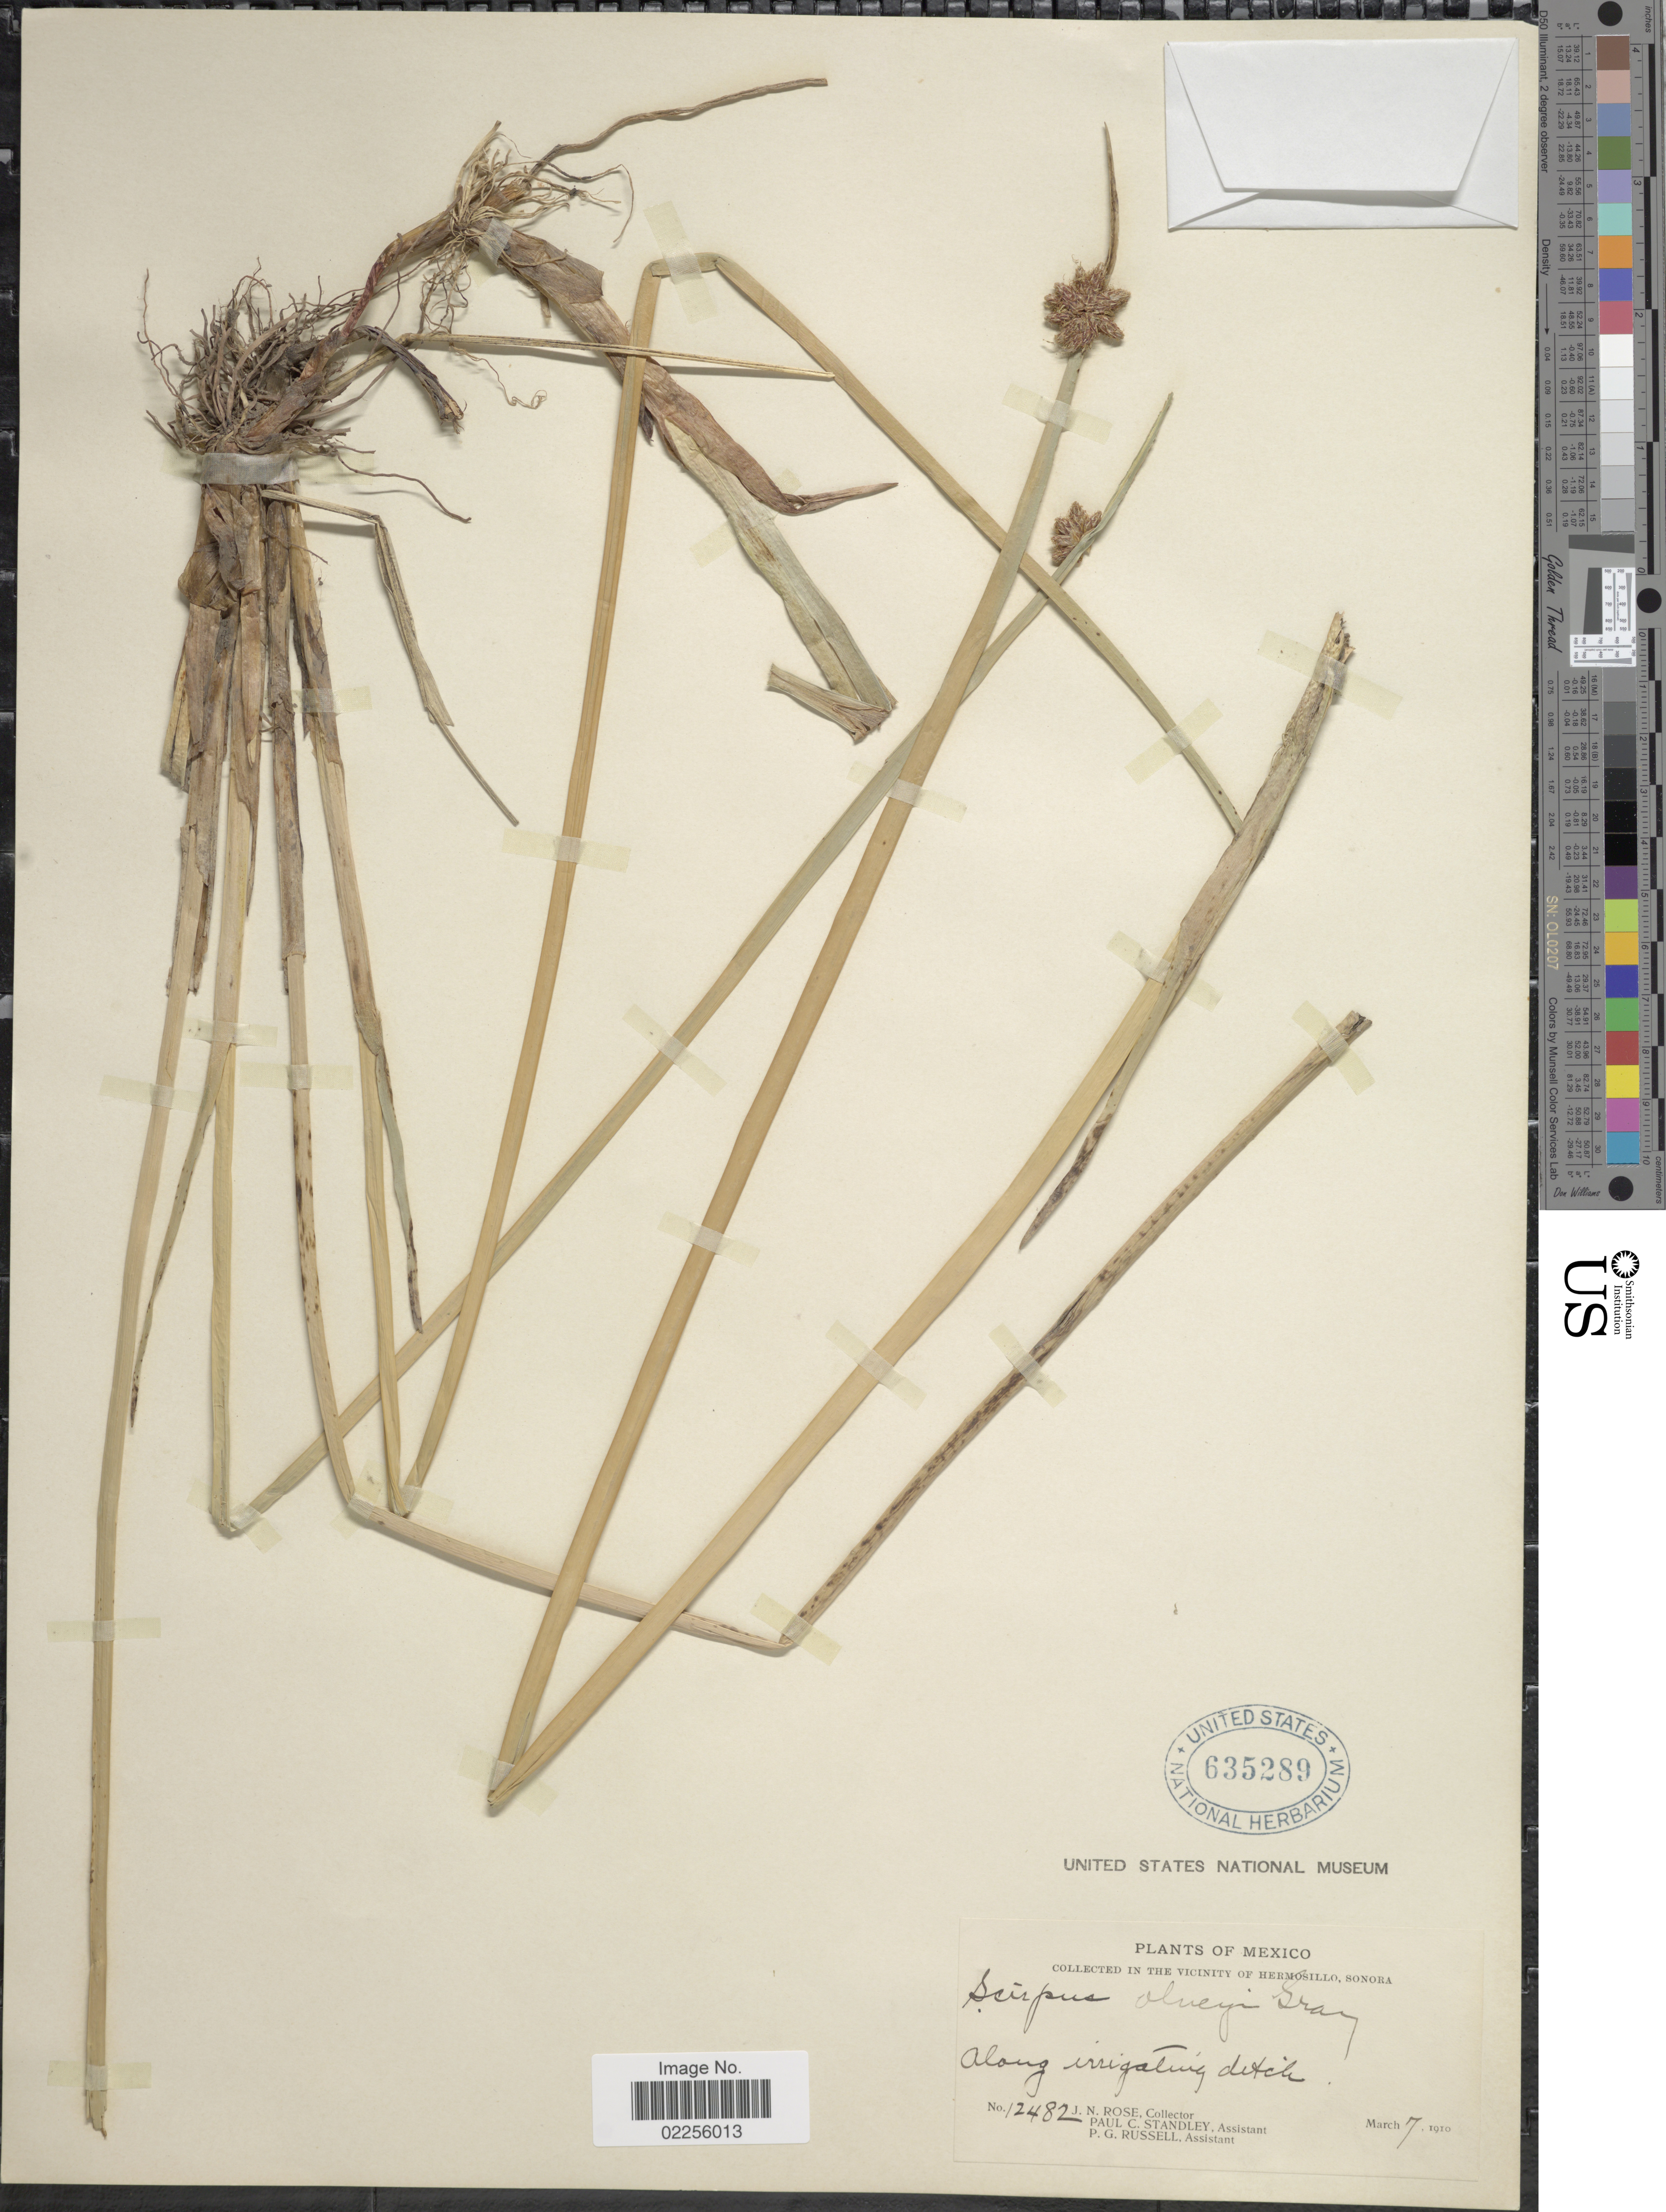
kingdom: Plantae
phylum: Tracheophyta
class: Liliopsida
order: Poales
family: Cyperaceae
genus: Schoenoplectus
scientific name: Schoenoplectus americanus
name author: (Pers.) Volkart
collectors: J. N. Rose, P. C. Standley & P. G. Russell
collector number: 12482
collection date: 1910-03-07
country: Mexico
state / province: Sonora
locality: In the Vicinity of Hermosillo, Along irrigating ditch.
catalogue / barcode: US 635289